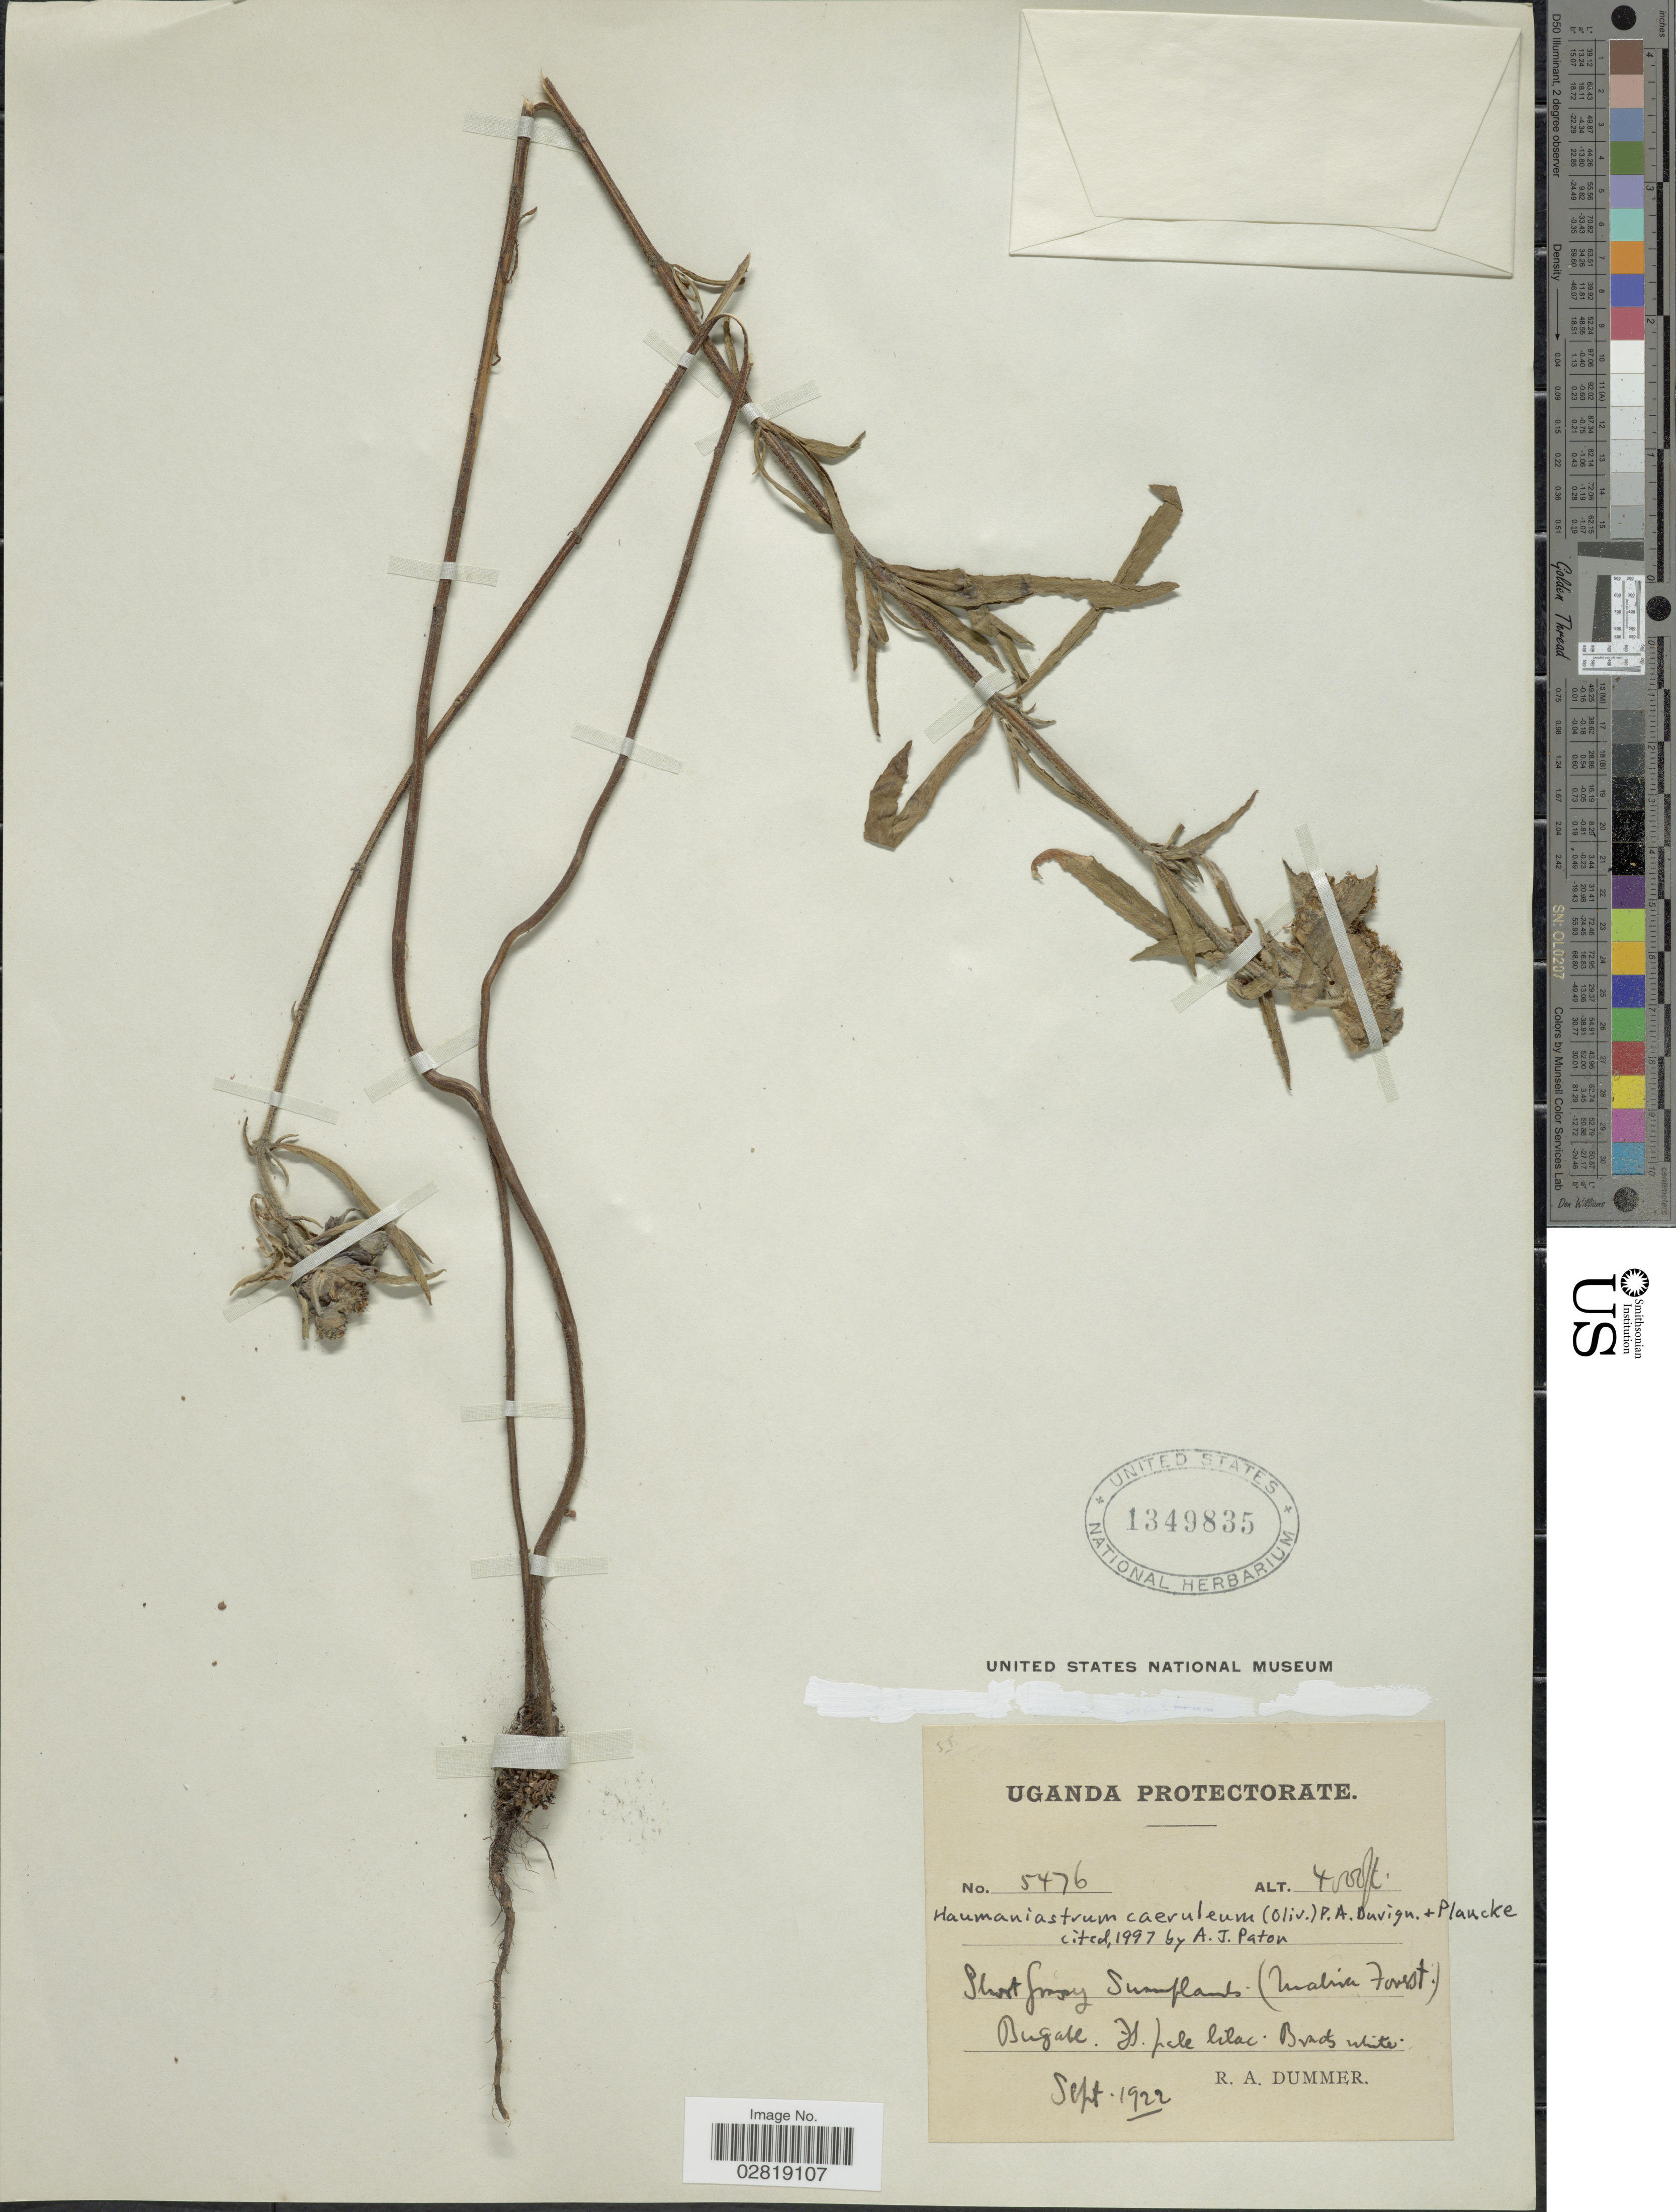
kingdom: Plantae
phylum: Tracheophyta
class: Magnoliopsida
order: Lamiales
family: Lamiaceae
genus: Haumaniastrum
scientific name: Haumaniastrum caeruleum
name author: (Oliv.) P.A. Duvign. & Plancke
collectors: R. Dümmer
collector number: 5476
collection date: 1922-09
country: Uganda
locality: Uganda Protectorate. Bugabe.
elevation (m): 1219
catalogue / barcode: US 1349835